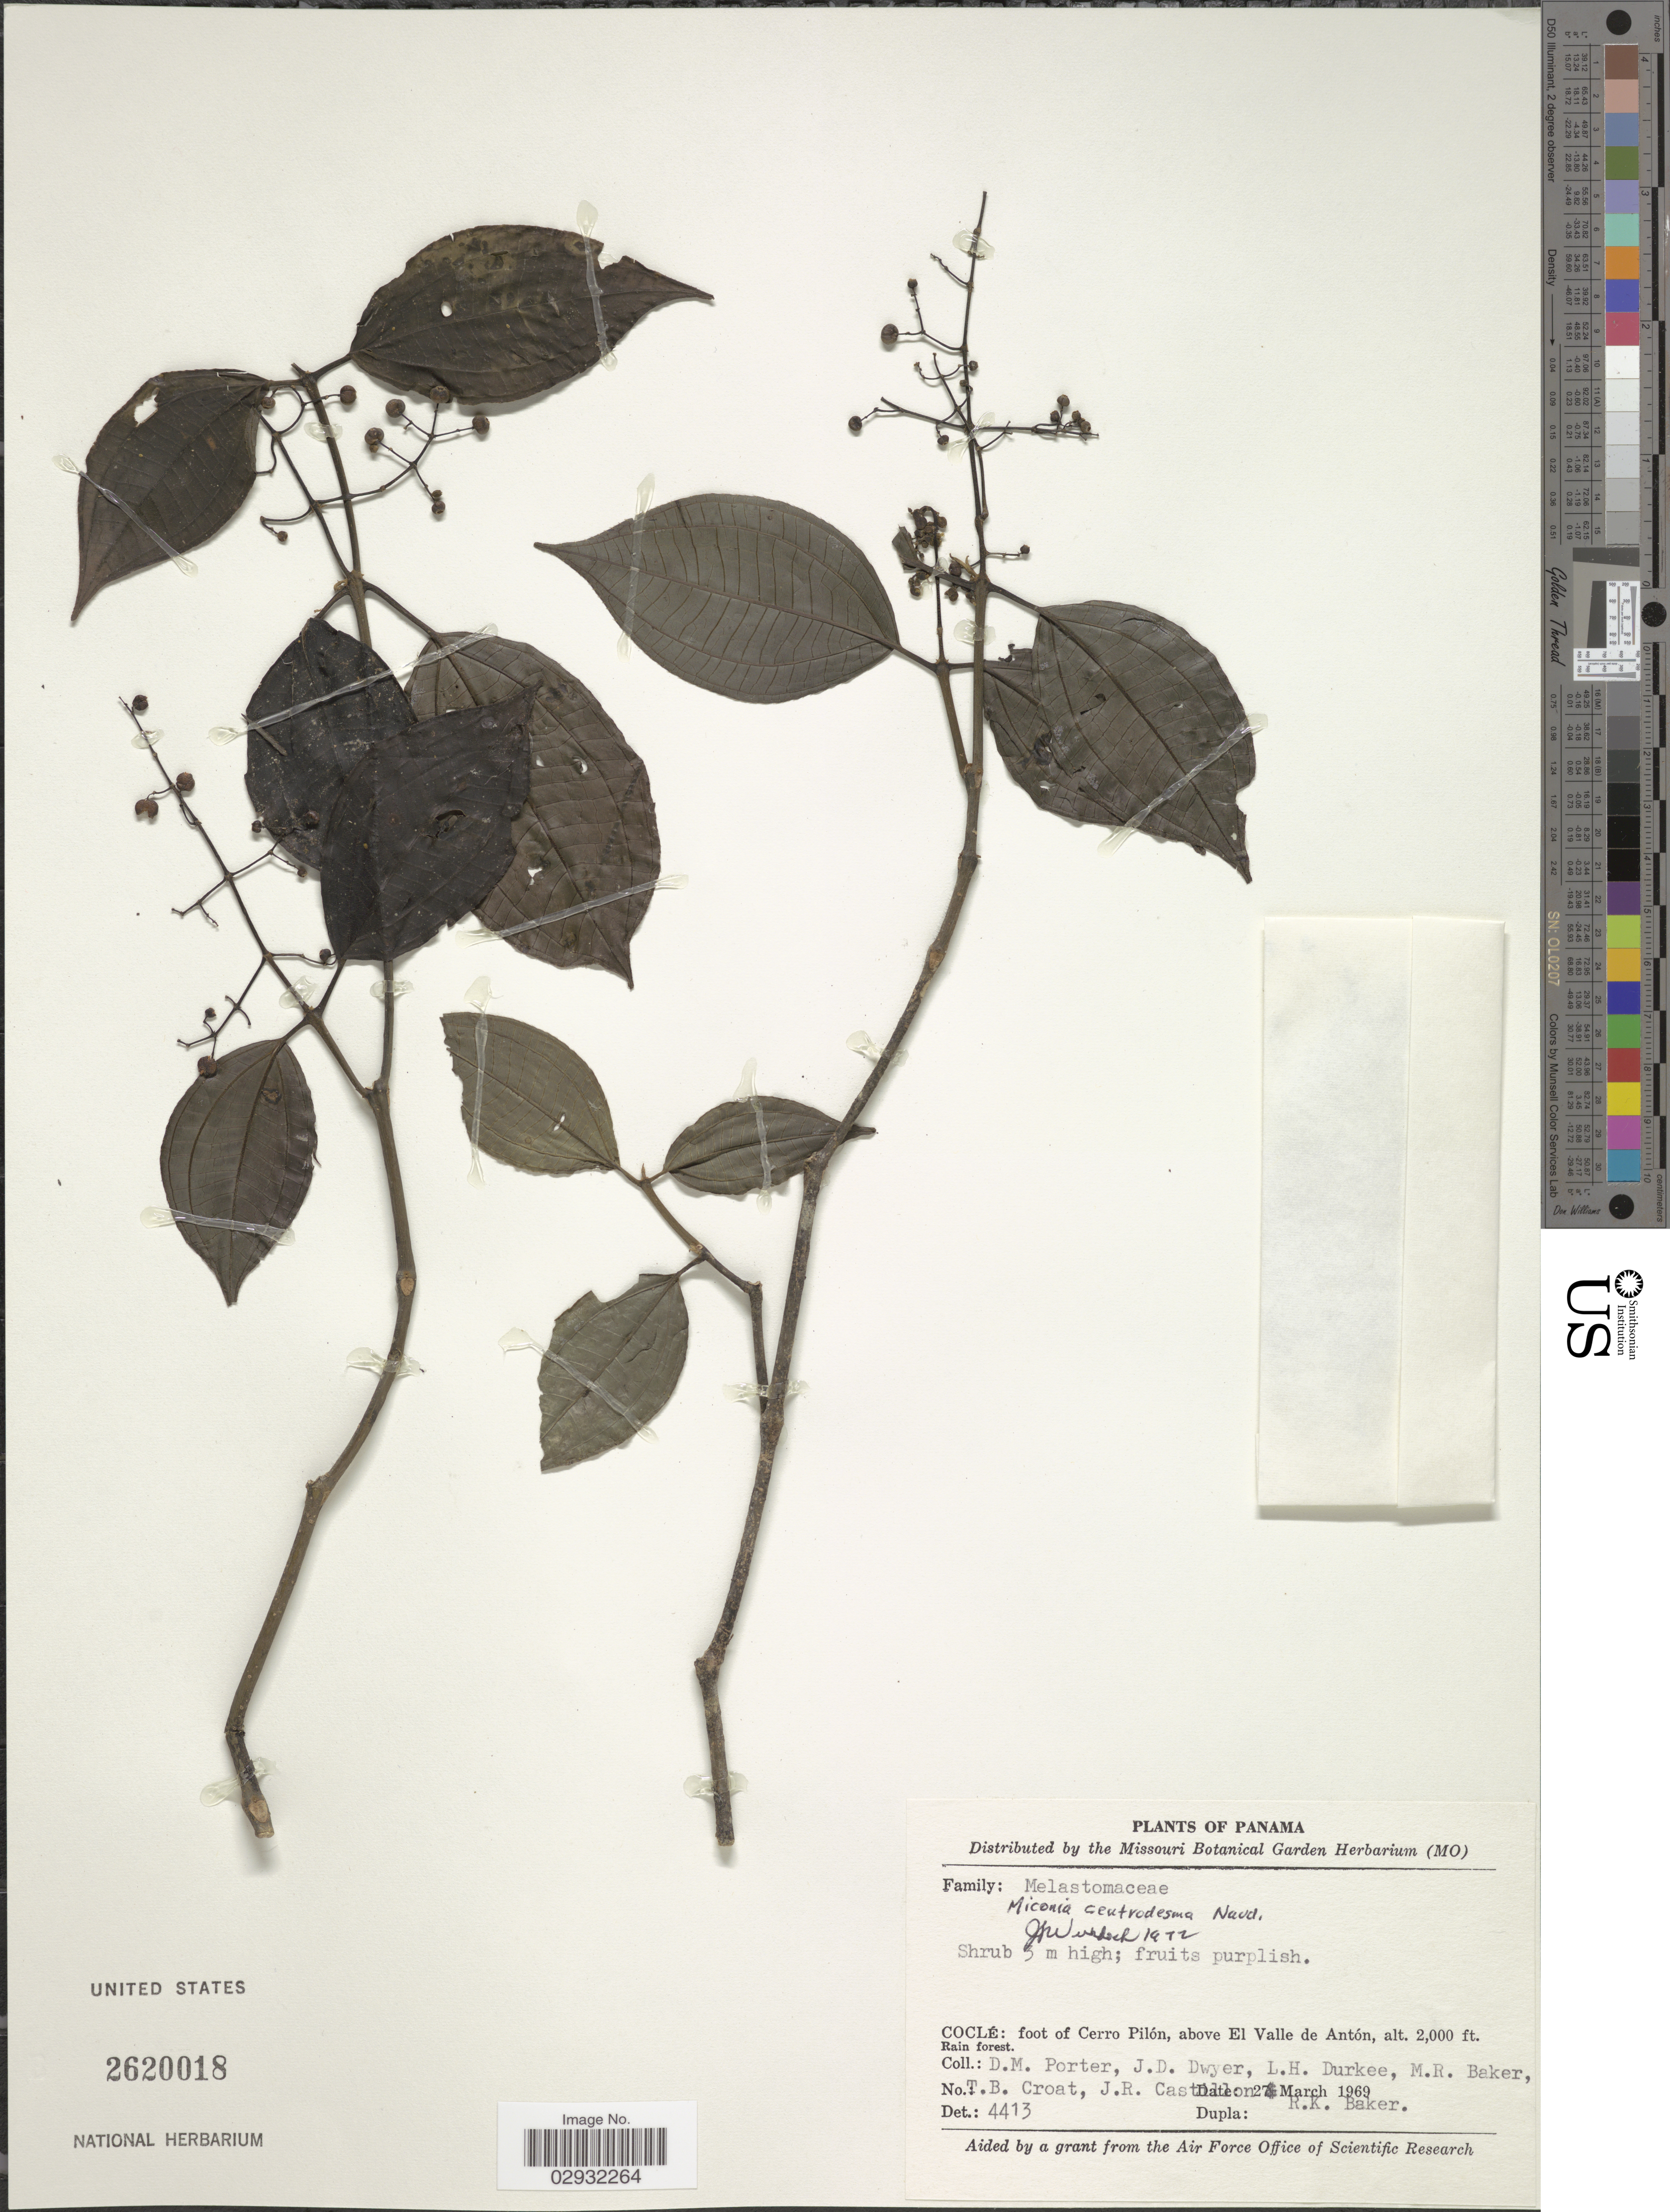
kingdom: Plantae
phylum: Tracheophyta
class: Magnoliopsida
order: Myrtales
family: Melastomataceae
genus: Miconia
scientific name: Miconia centrodesma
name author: Naudin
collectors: D. Porter, J. D. Dwyer, L. H. Durkee, M. Baker & et al.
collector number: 4413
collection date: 1969-03-27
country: Panama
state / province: Coclé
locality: Foot of Cerro Pilón, above El Valle de Antón.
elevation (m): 610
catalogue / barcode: US 2620018